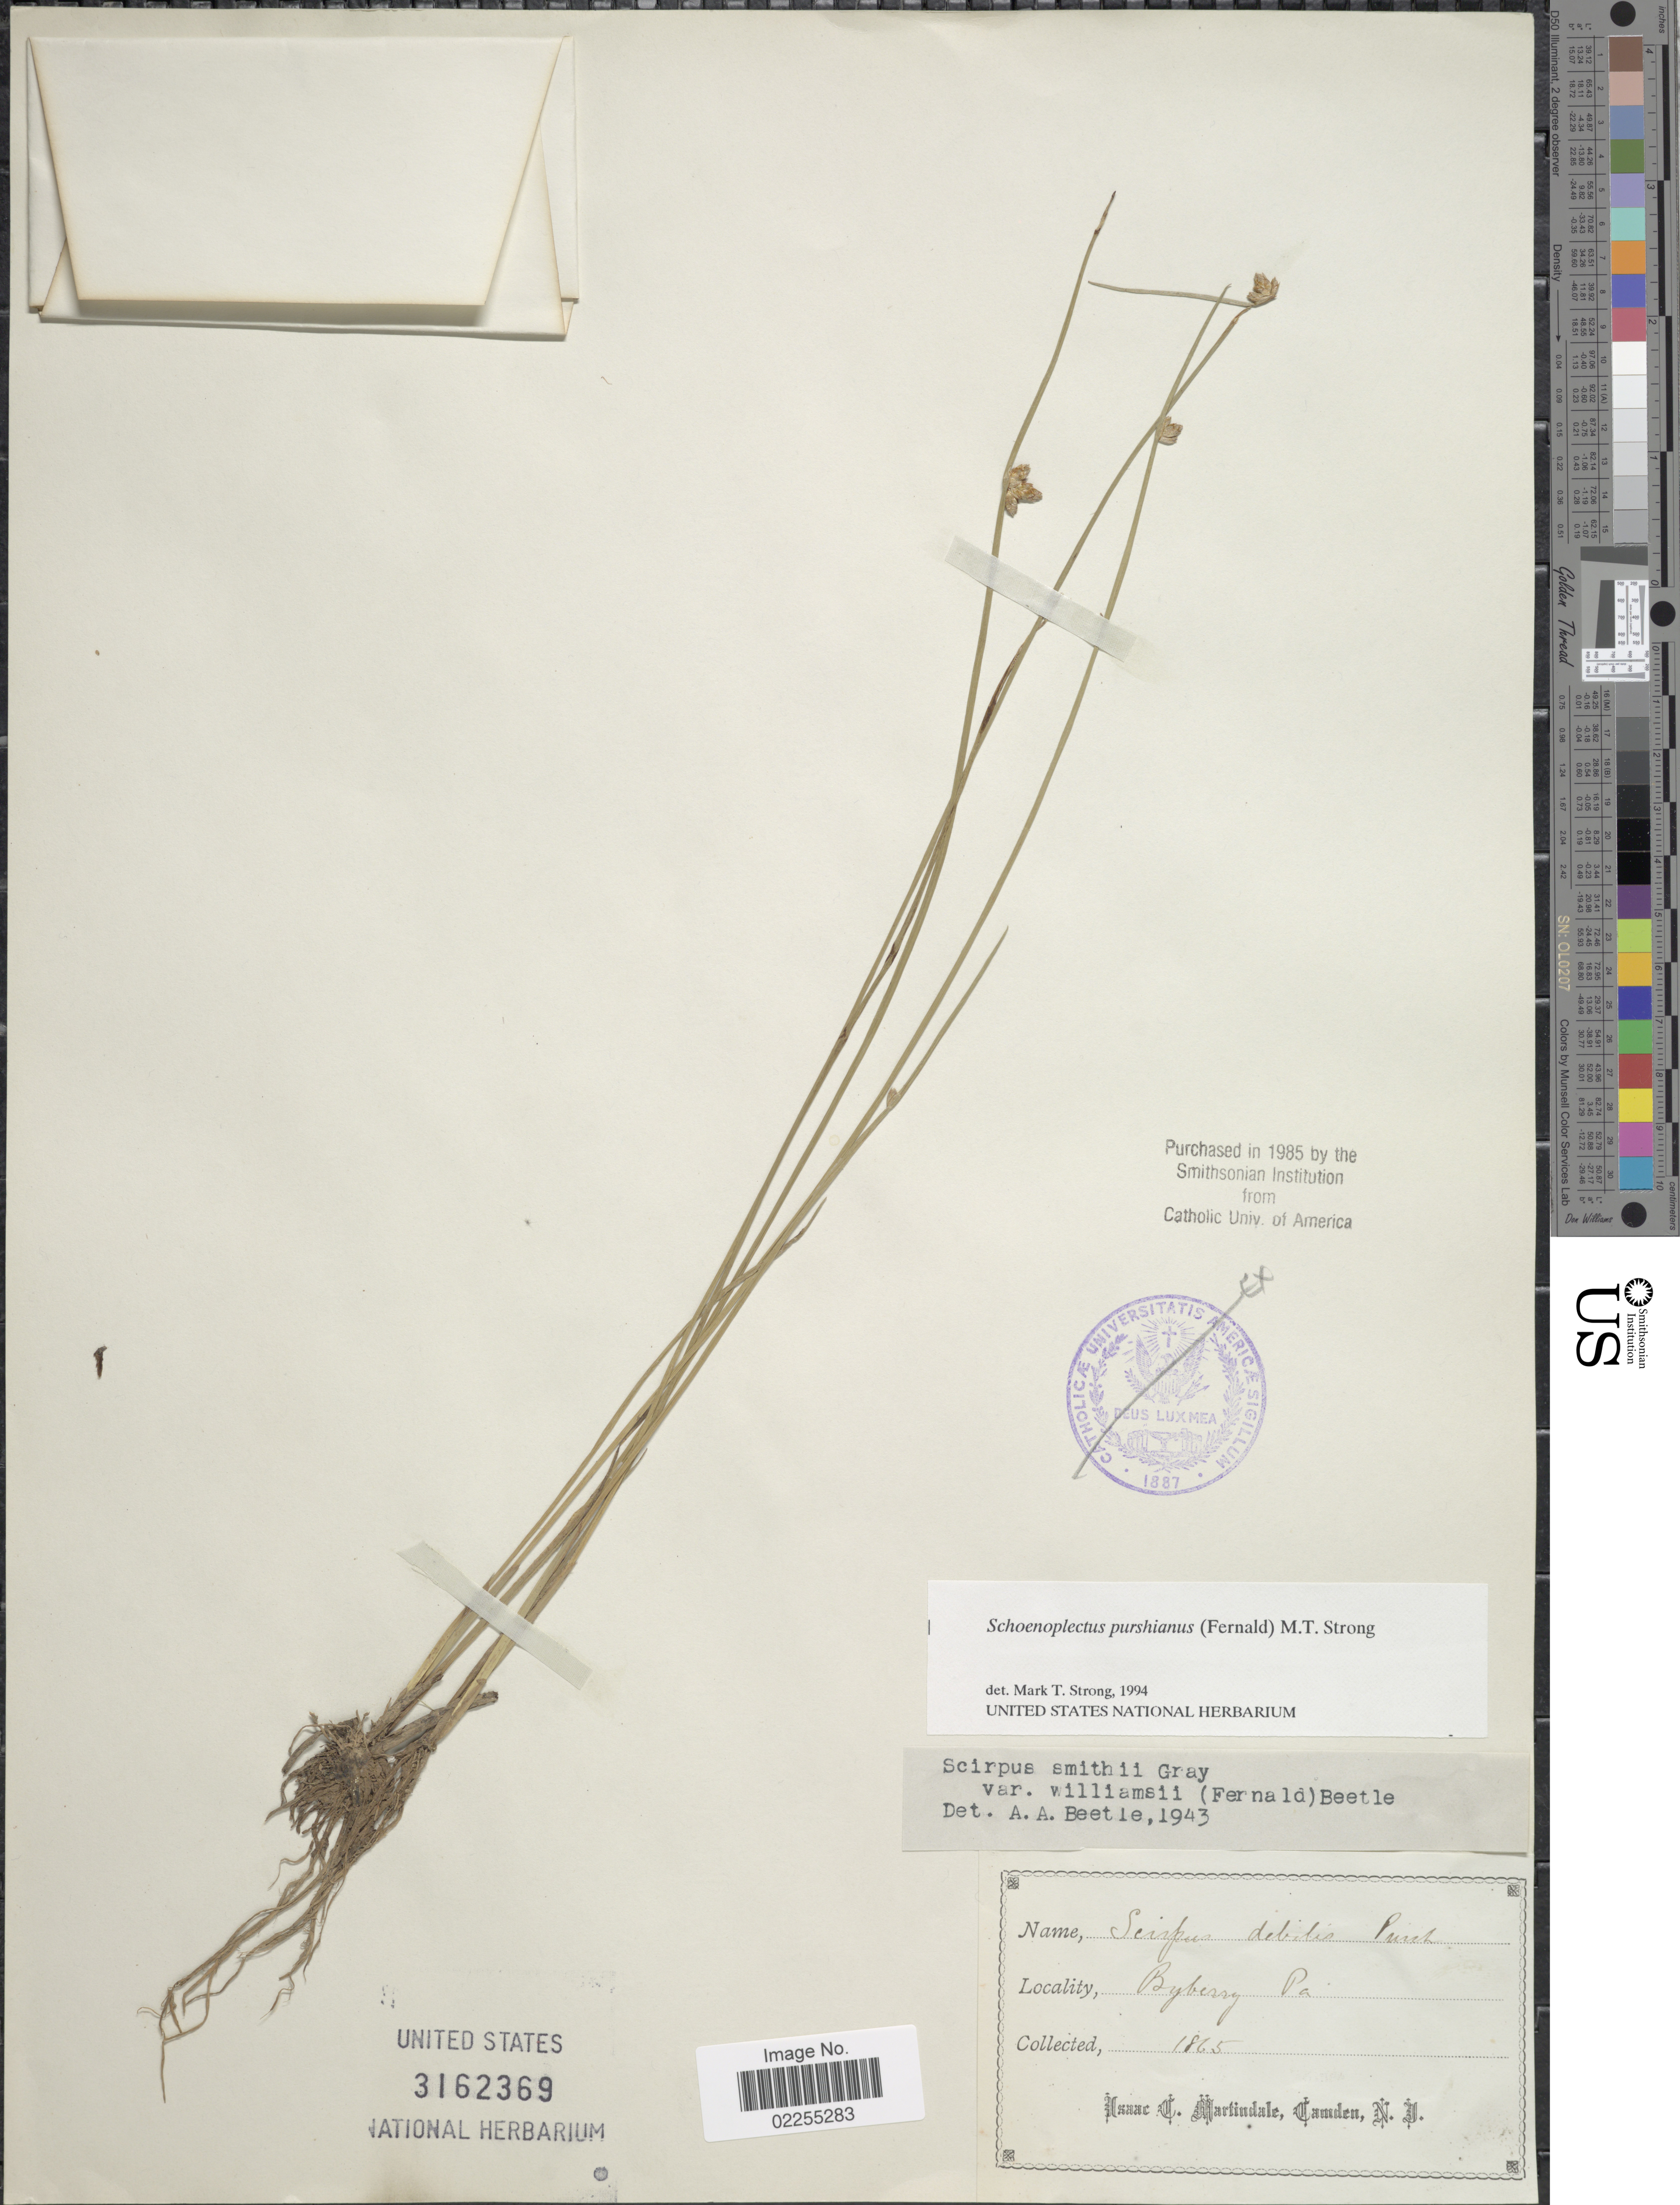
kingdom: Plantae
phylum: Tracheophyta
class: Liliopsida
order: Poales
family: Cyperaceae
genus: Schoenoplectus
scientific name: Schoenoplectus purshianus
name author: (Fernald) M.T. Strong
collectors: I. C. Martindale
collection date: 1865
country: United States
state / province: Pennsylvania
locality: Byberry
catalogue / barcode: US 3162369